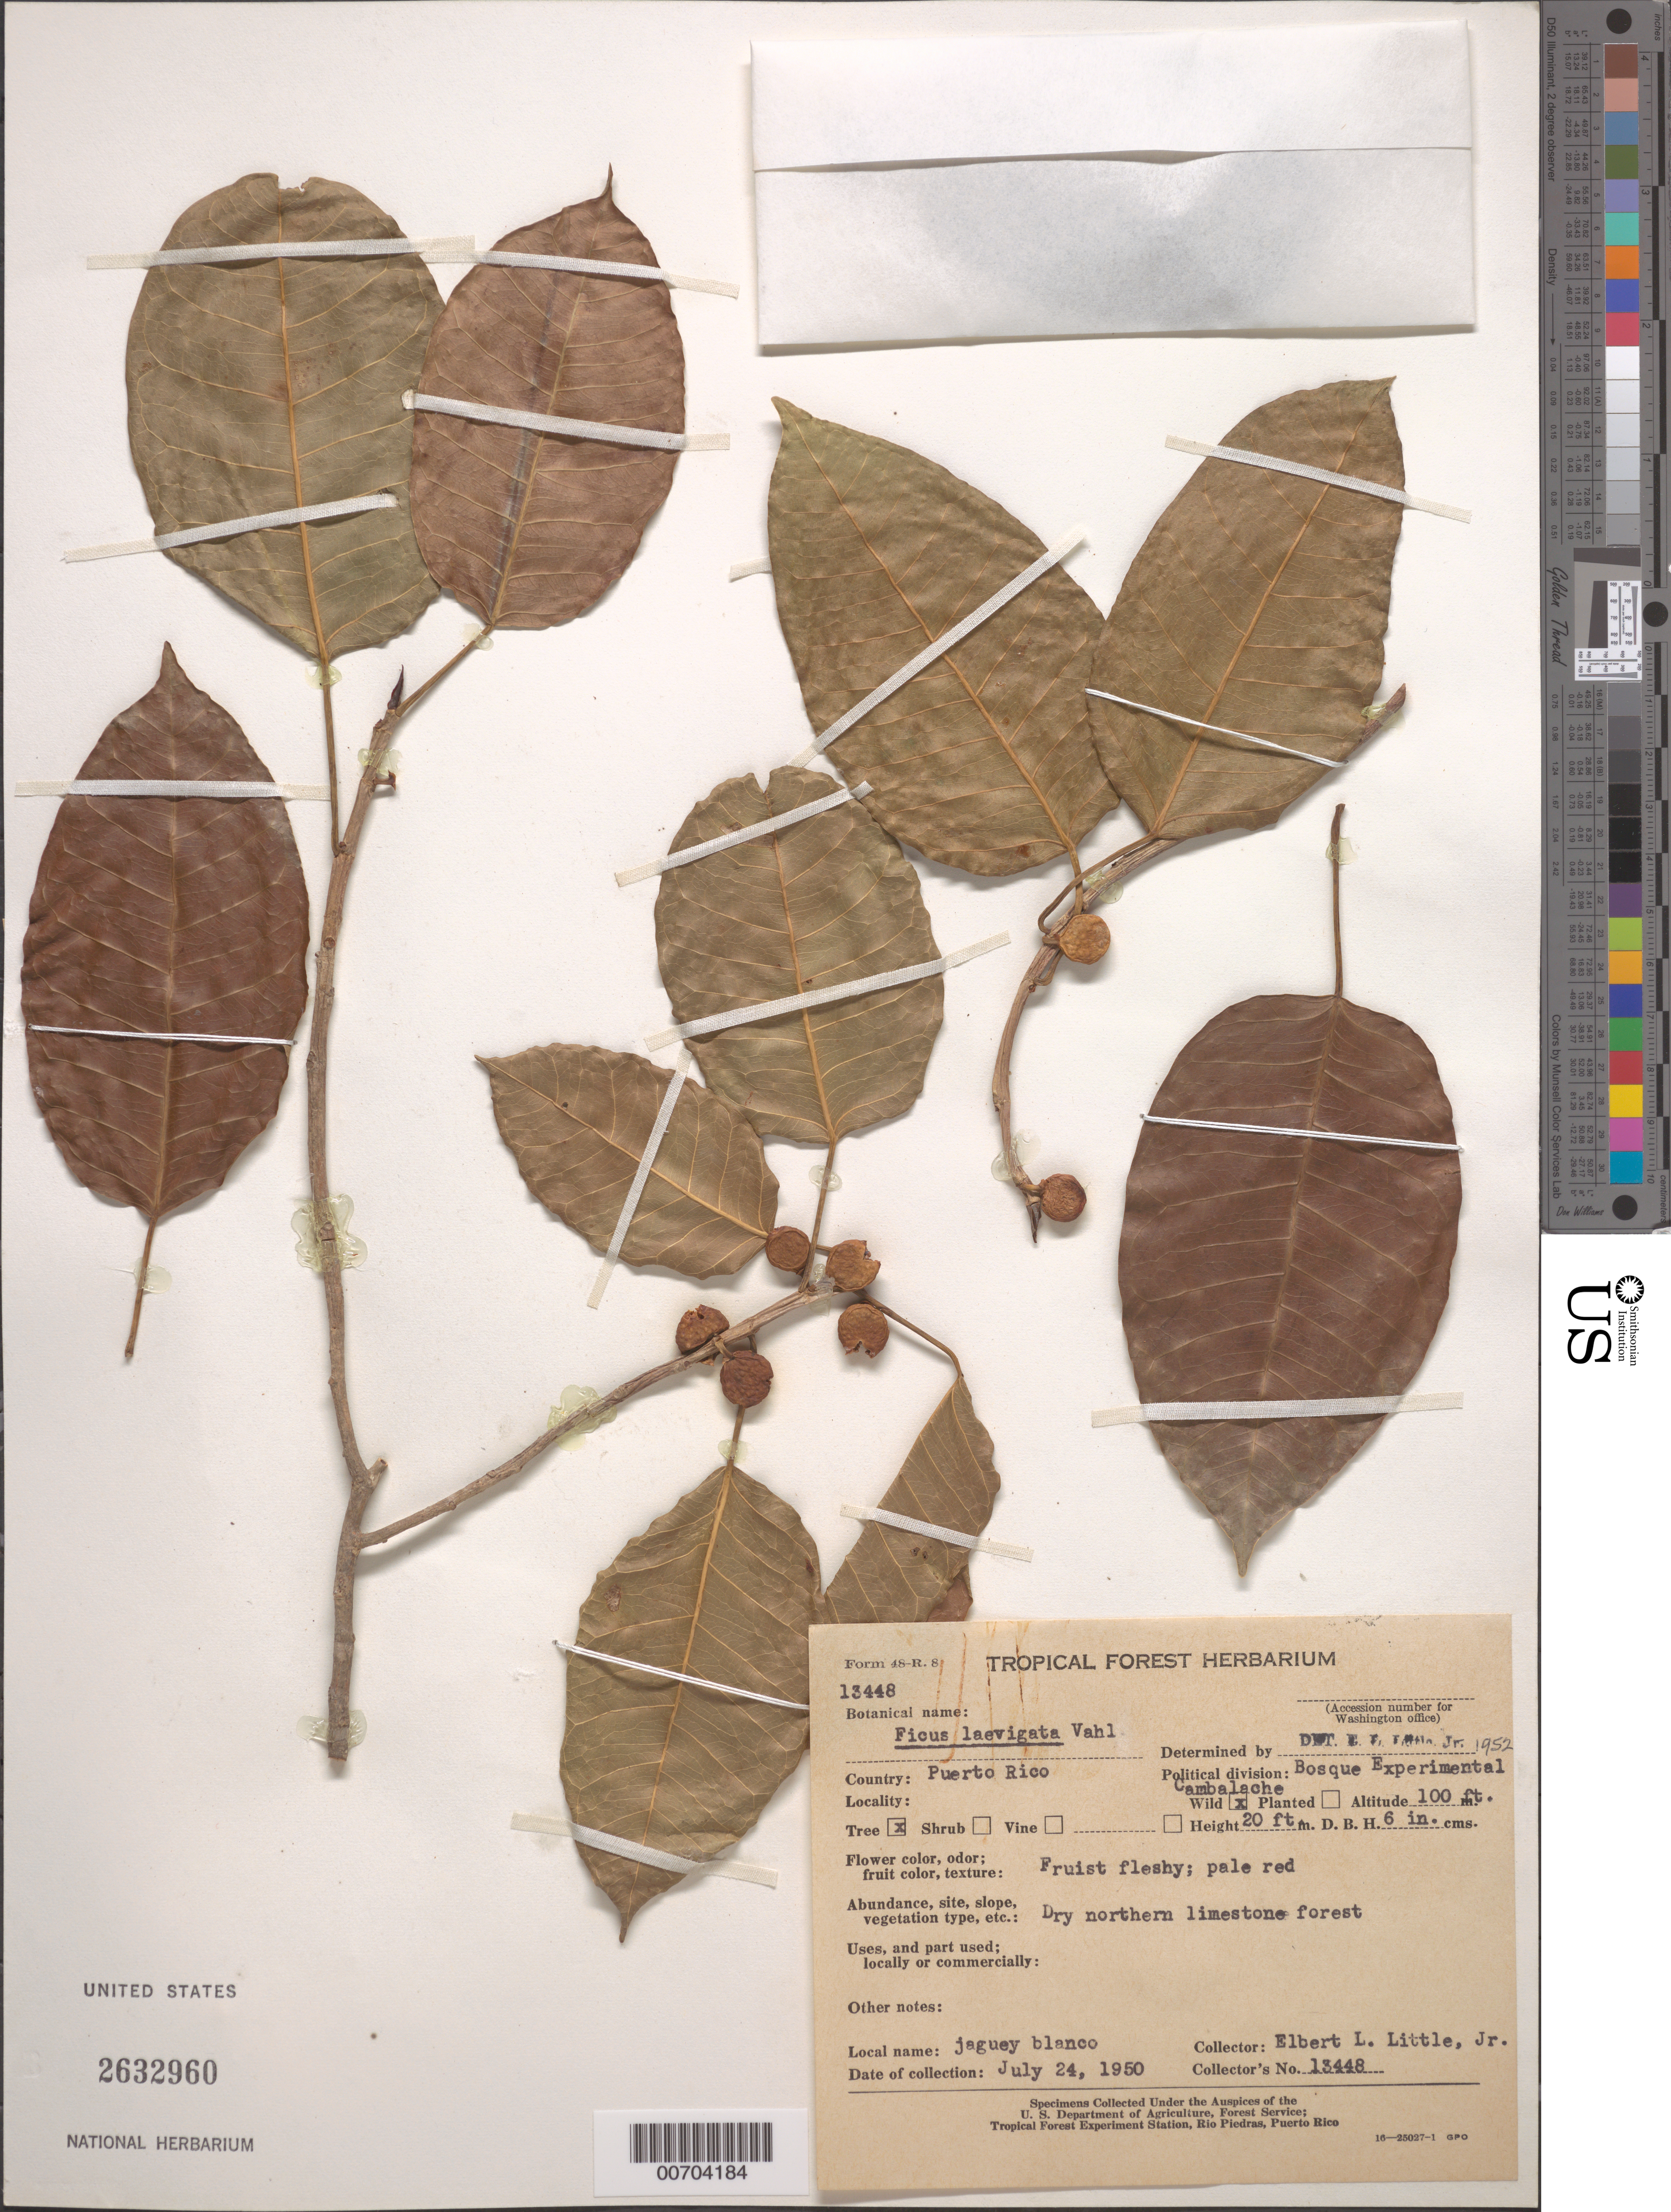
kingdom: Plantae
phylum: Tracheophyta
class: Magnoliopsida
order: Rosales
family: Moraceae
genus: Ficus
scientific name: Ficus laevigata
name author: Vahl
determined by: Little, Elbert L., Jr., (FSSR), United States Department of Agriculture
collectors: E. L. Little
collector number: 13448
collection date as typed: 24 Jul 1950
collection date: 1950-07-24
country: Puerto Rico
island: Greater Antilles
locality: Bosque Experimental Cambalache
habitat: Dry northern limestone forest.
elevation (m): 30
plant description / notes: Common name: jaguey blanco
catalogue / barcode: US 2632960